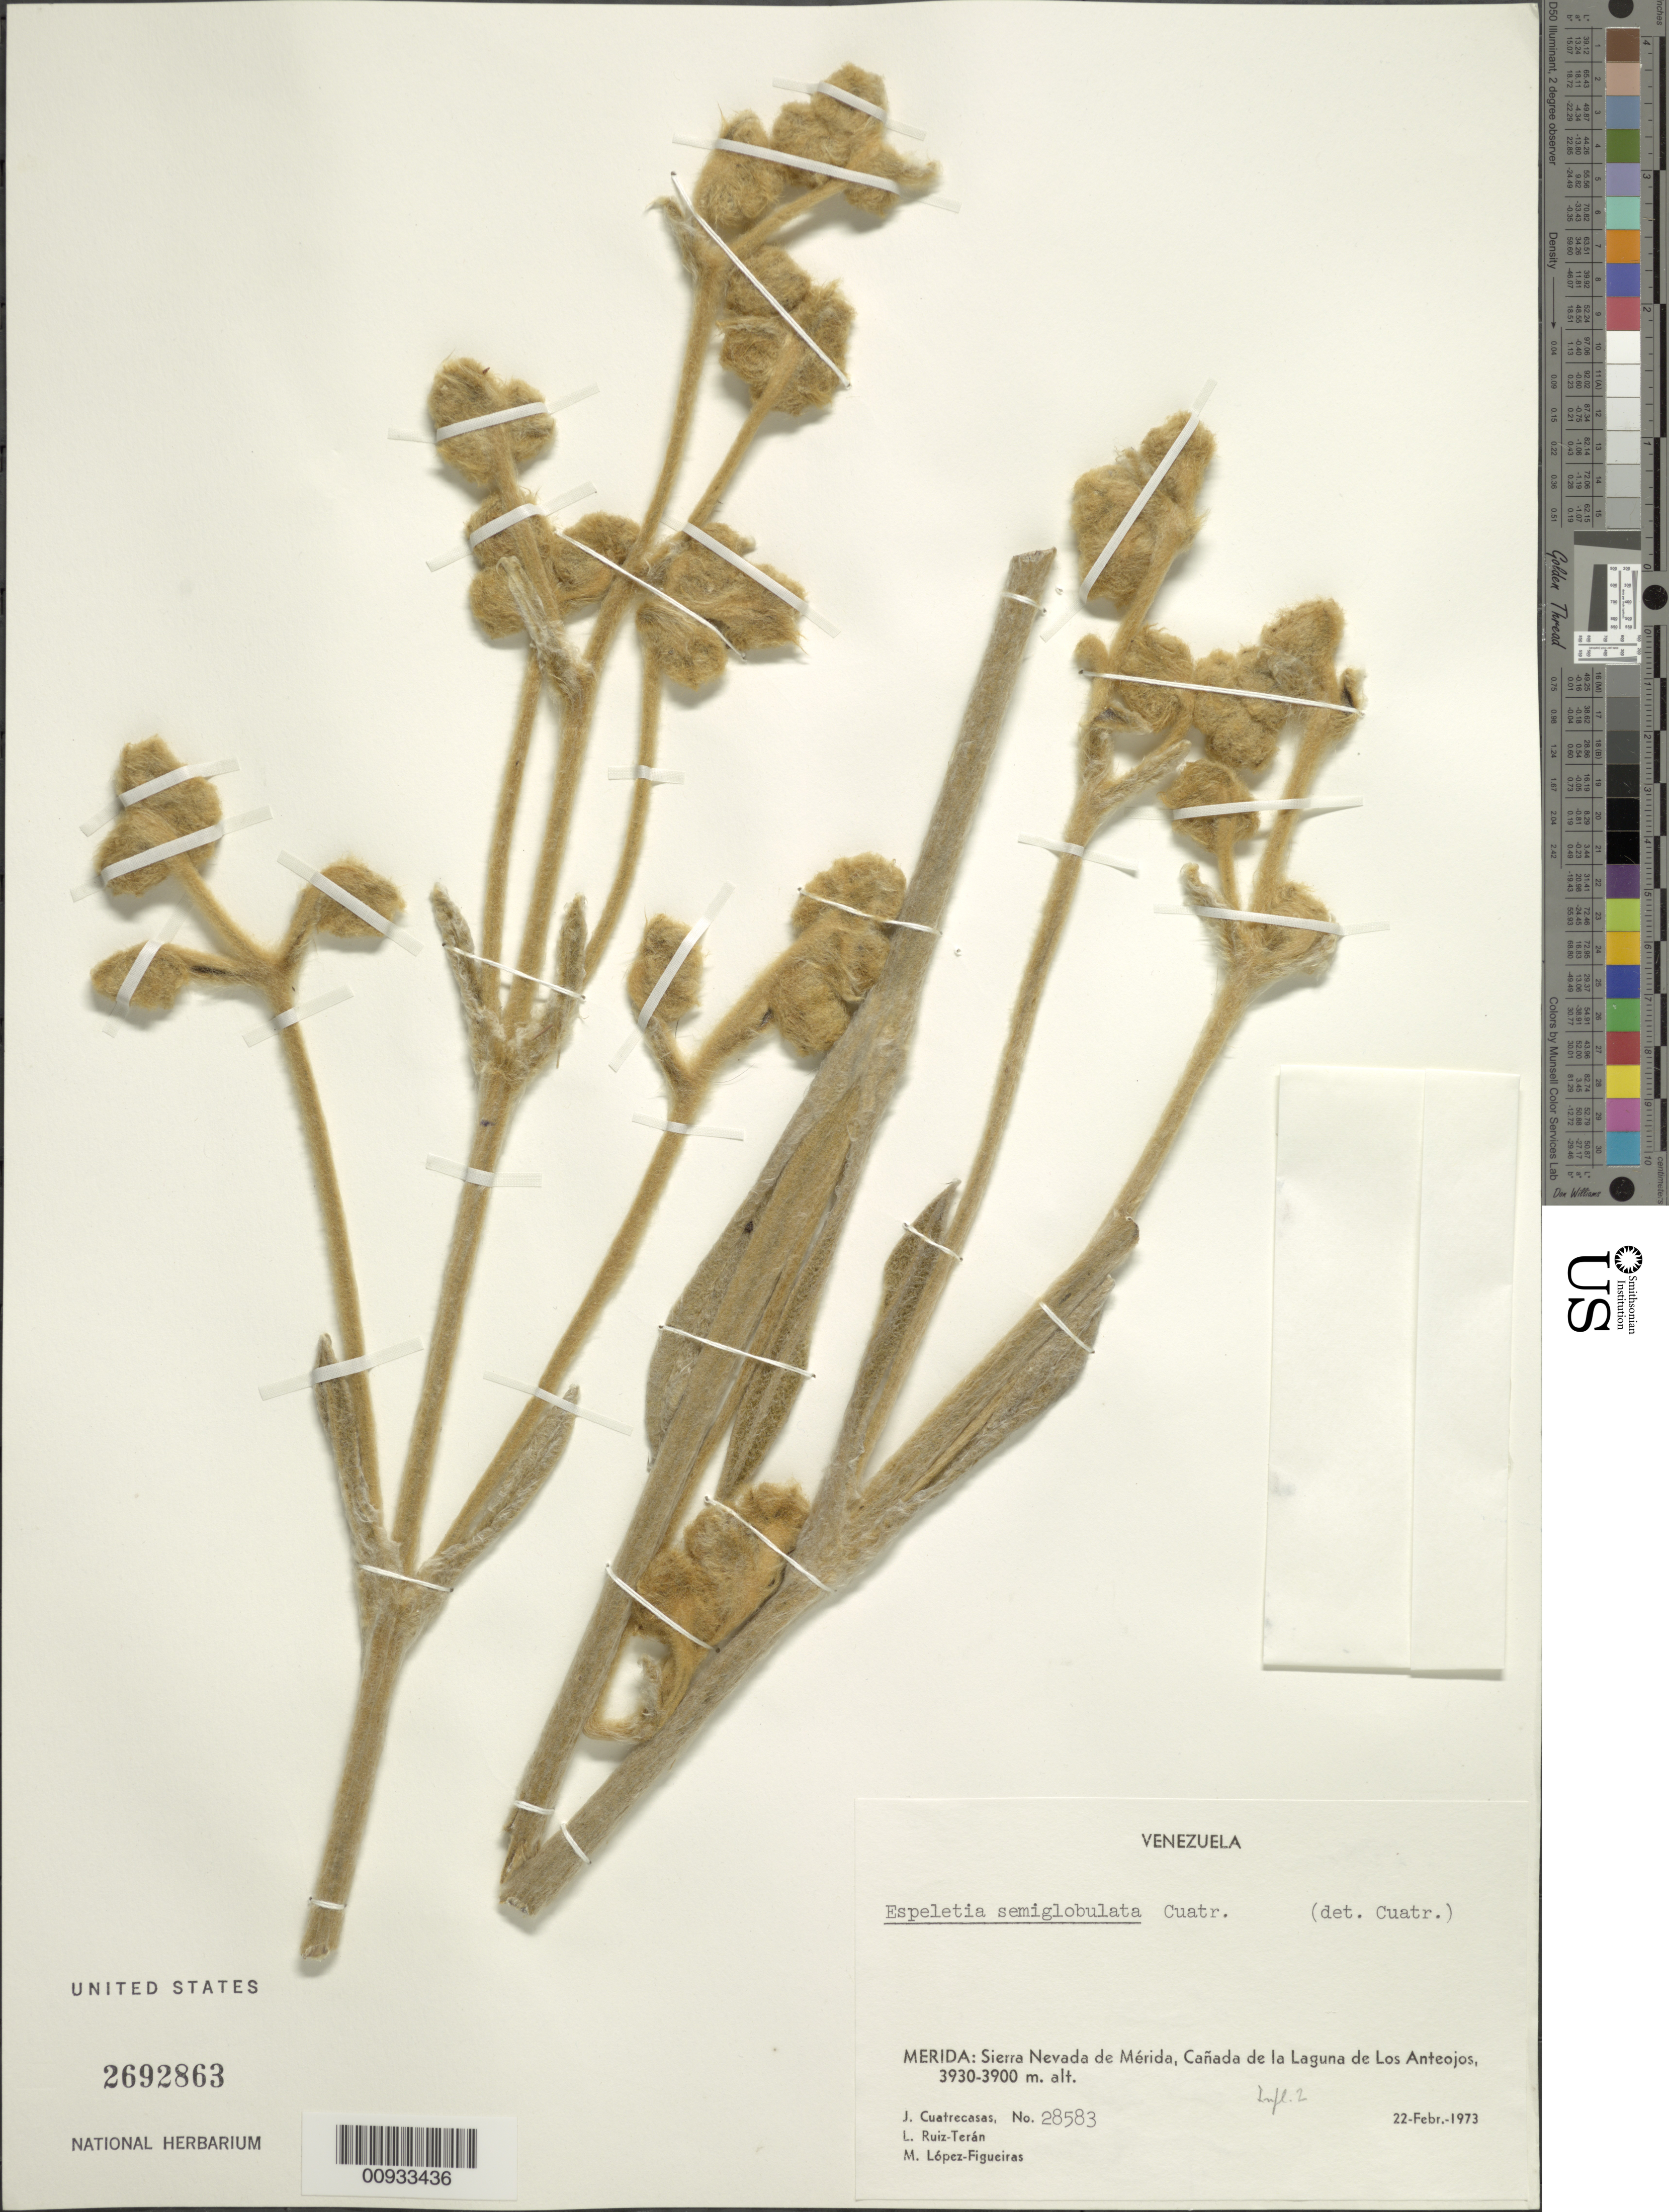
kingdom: Plantae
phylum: Tracheophyta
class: Magnoliopsida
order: Asterales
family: Asteraceae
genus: Espeletia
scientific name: Espeletia semiglobulata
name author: Cuatrec.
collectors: J. Cuatrecasas, L. E. Ruíz-Terán & M. López Figueiras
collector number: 28583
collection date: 1973-02-22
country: Venezuela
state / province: Mérida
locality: Sierra Nevada de Merida, Canada de la Laguna de Los Anteojos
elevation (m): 3900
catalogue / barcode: US 2692863